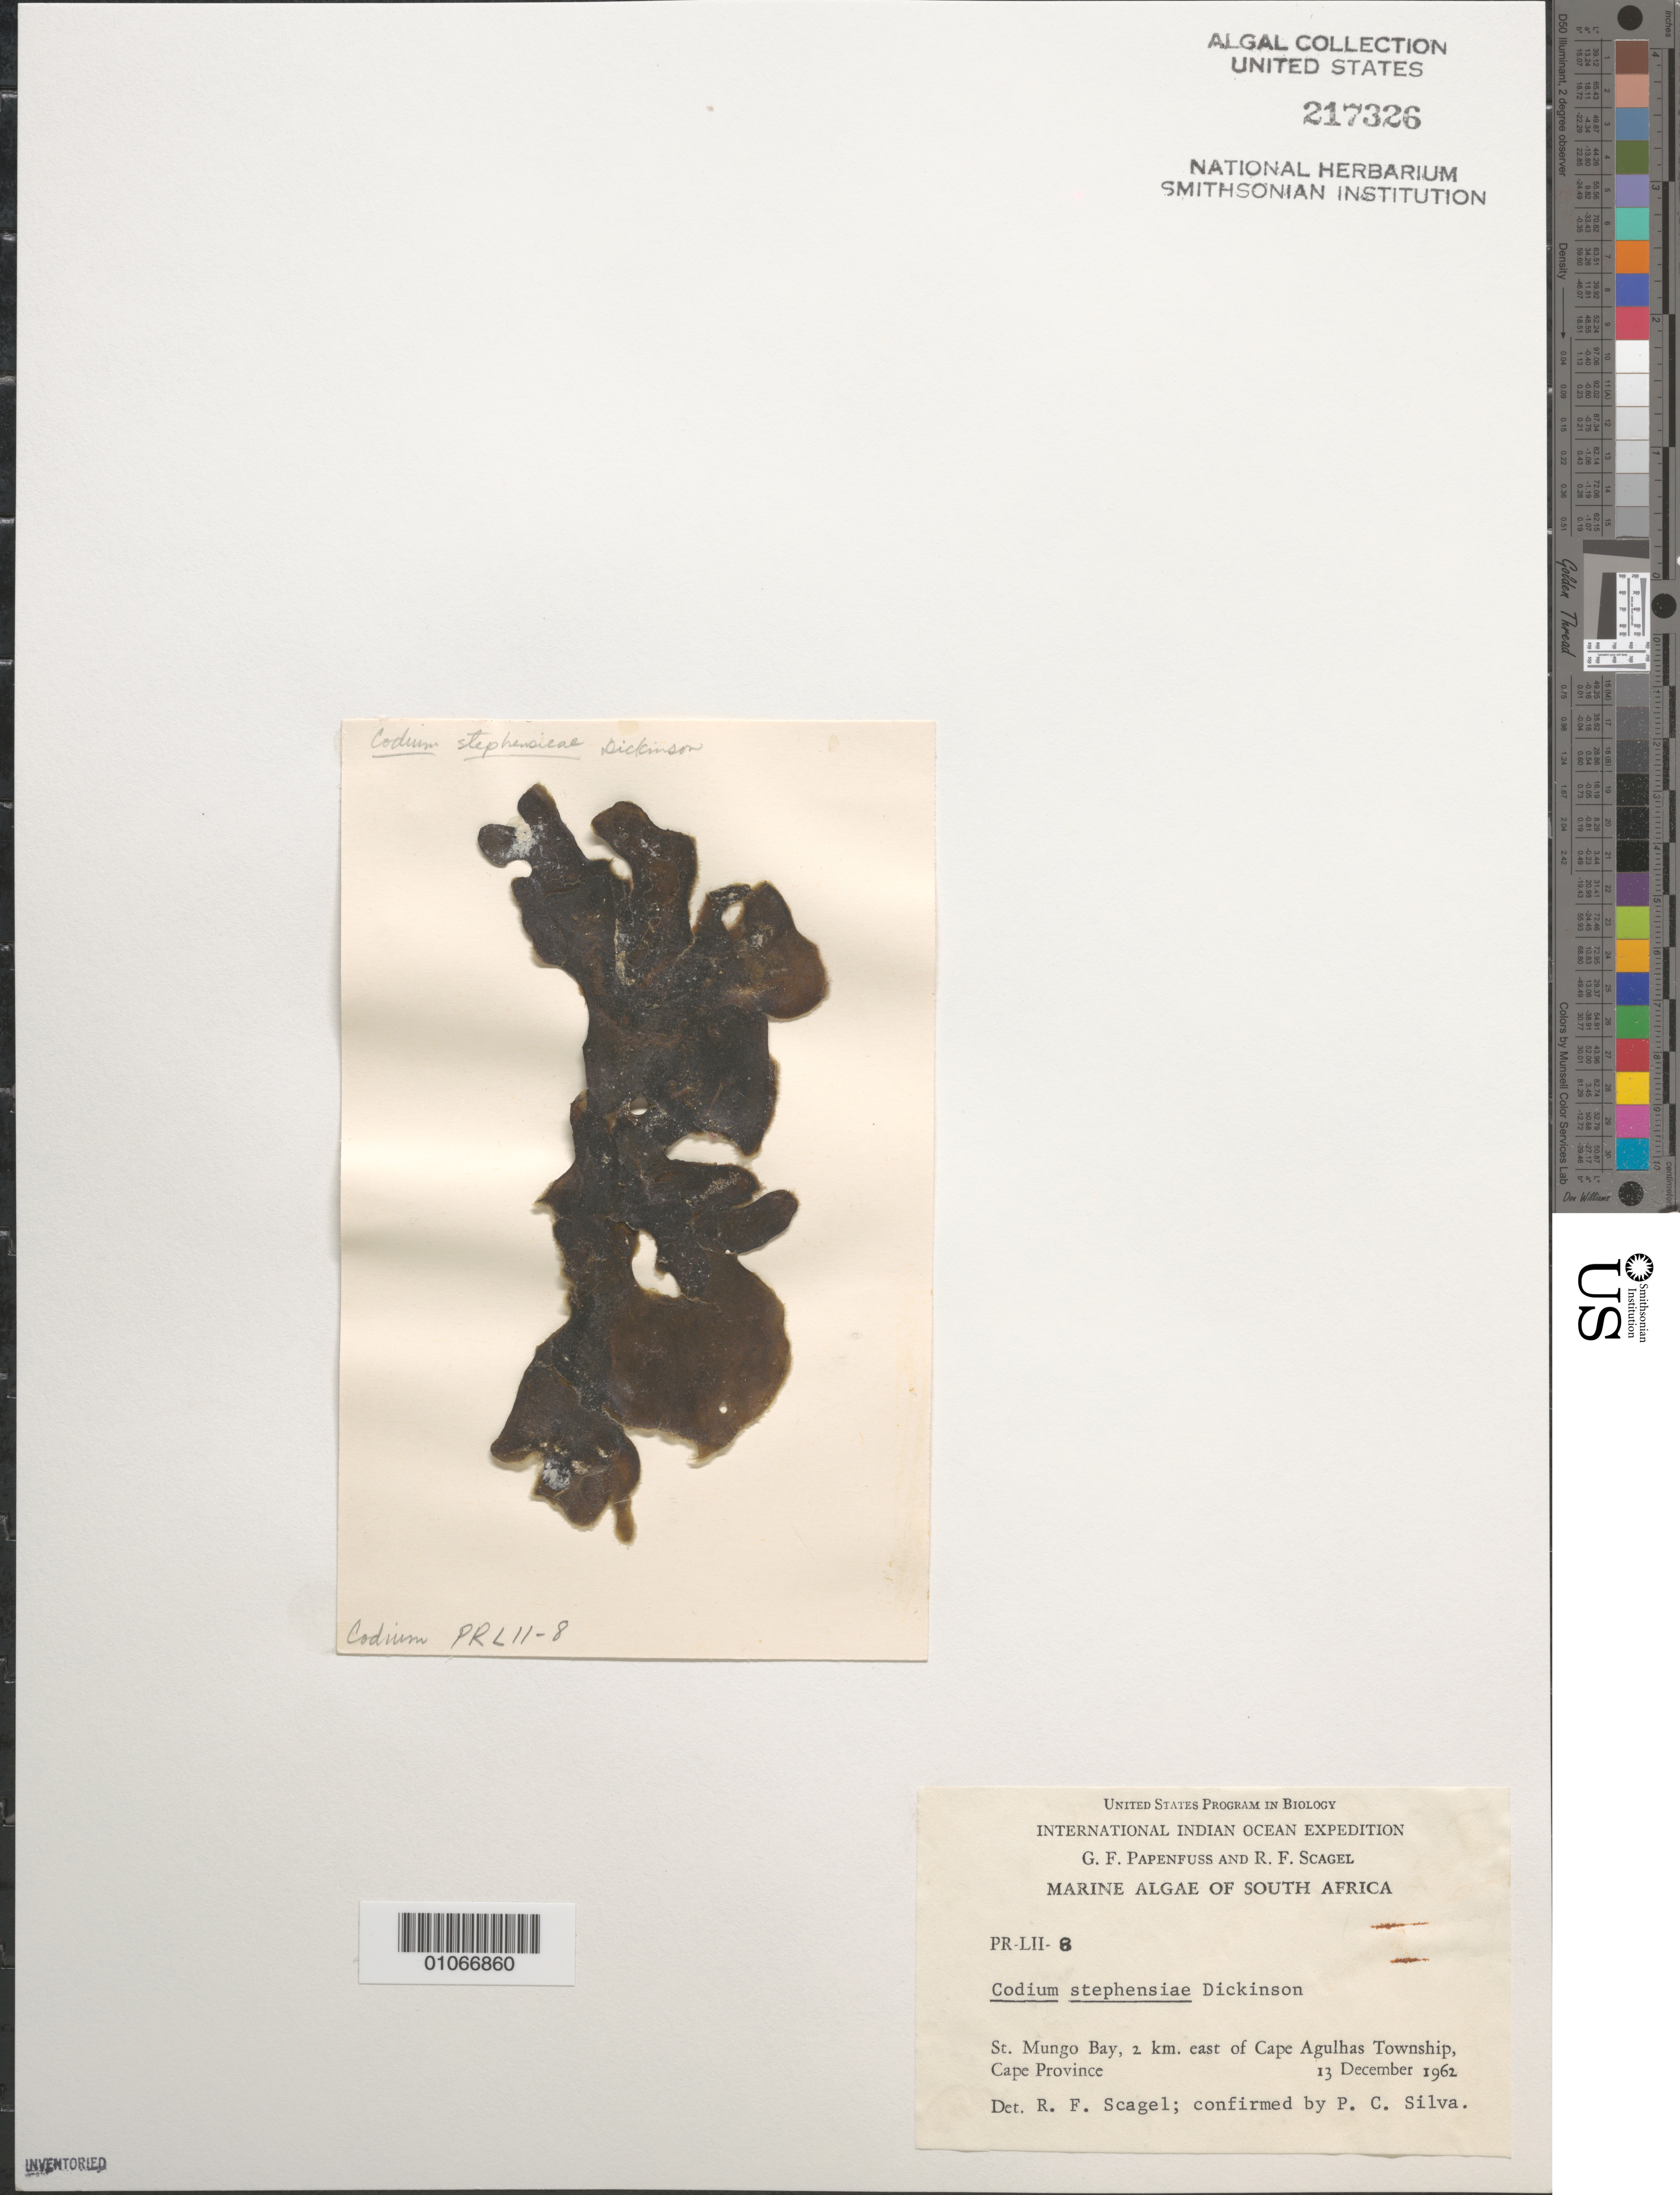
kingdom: Plantae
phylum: Chlorophyta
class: Ulvophyceae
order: Bryopsidales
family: Codiaceae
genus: Codium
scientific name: Codium stephensiae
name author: C.I. Dickinson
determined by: Scagel, R. F.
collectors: G. Papenfuss & R. F. Scagel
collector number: PR-LII-8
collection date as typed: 13 Dec 1962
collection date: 1962-12-13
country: South Africa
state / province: Western Cape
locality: St. Mungo Bay, 2 km east of Cape Agulhas Township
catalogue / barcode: US 217326